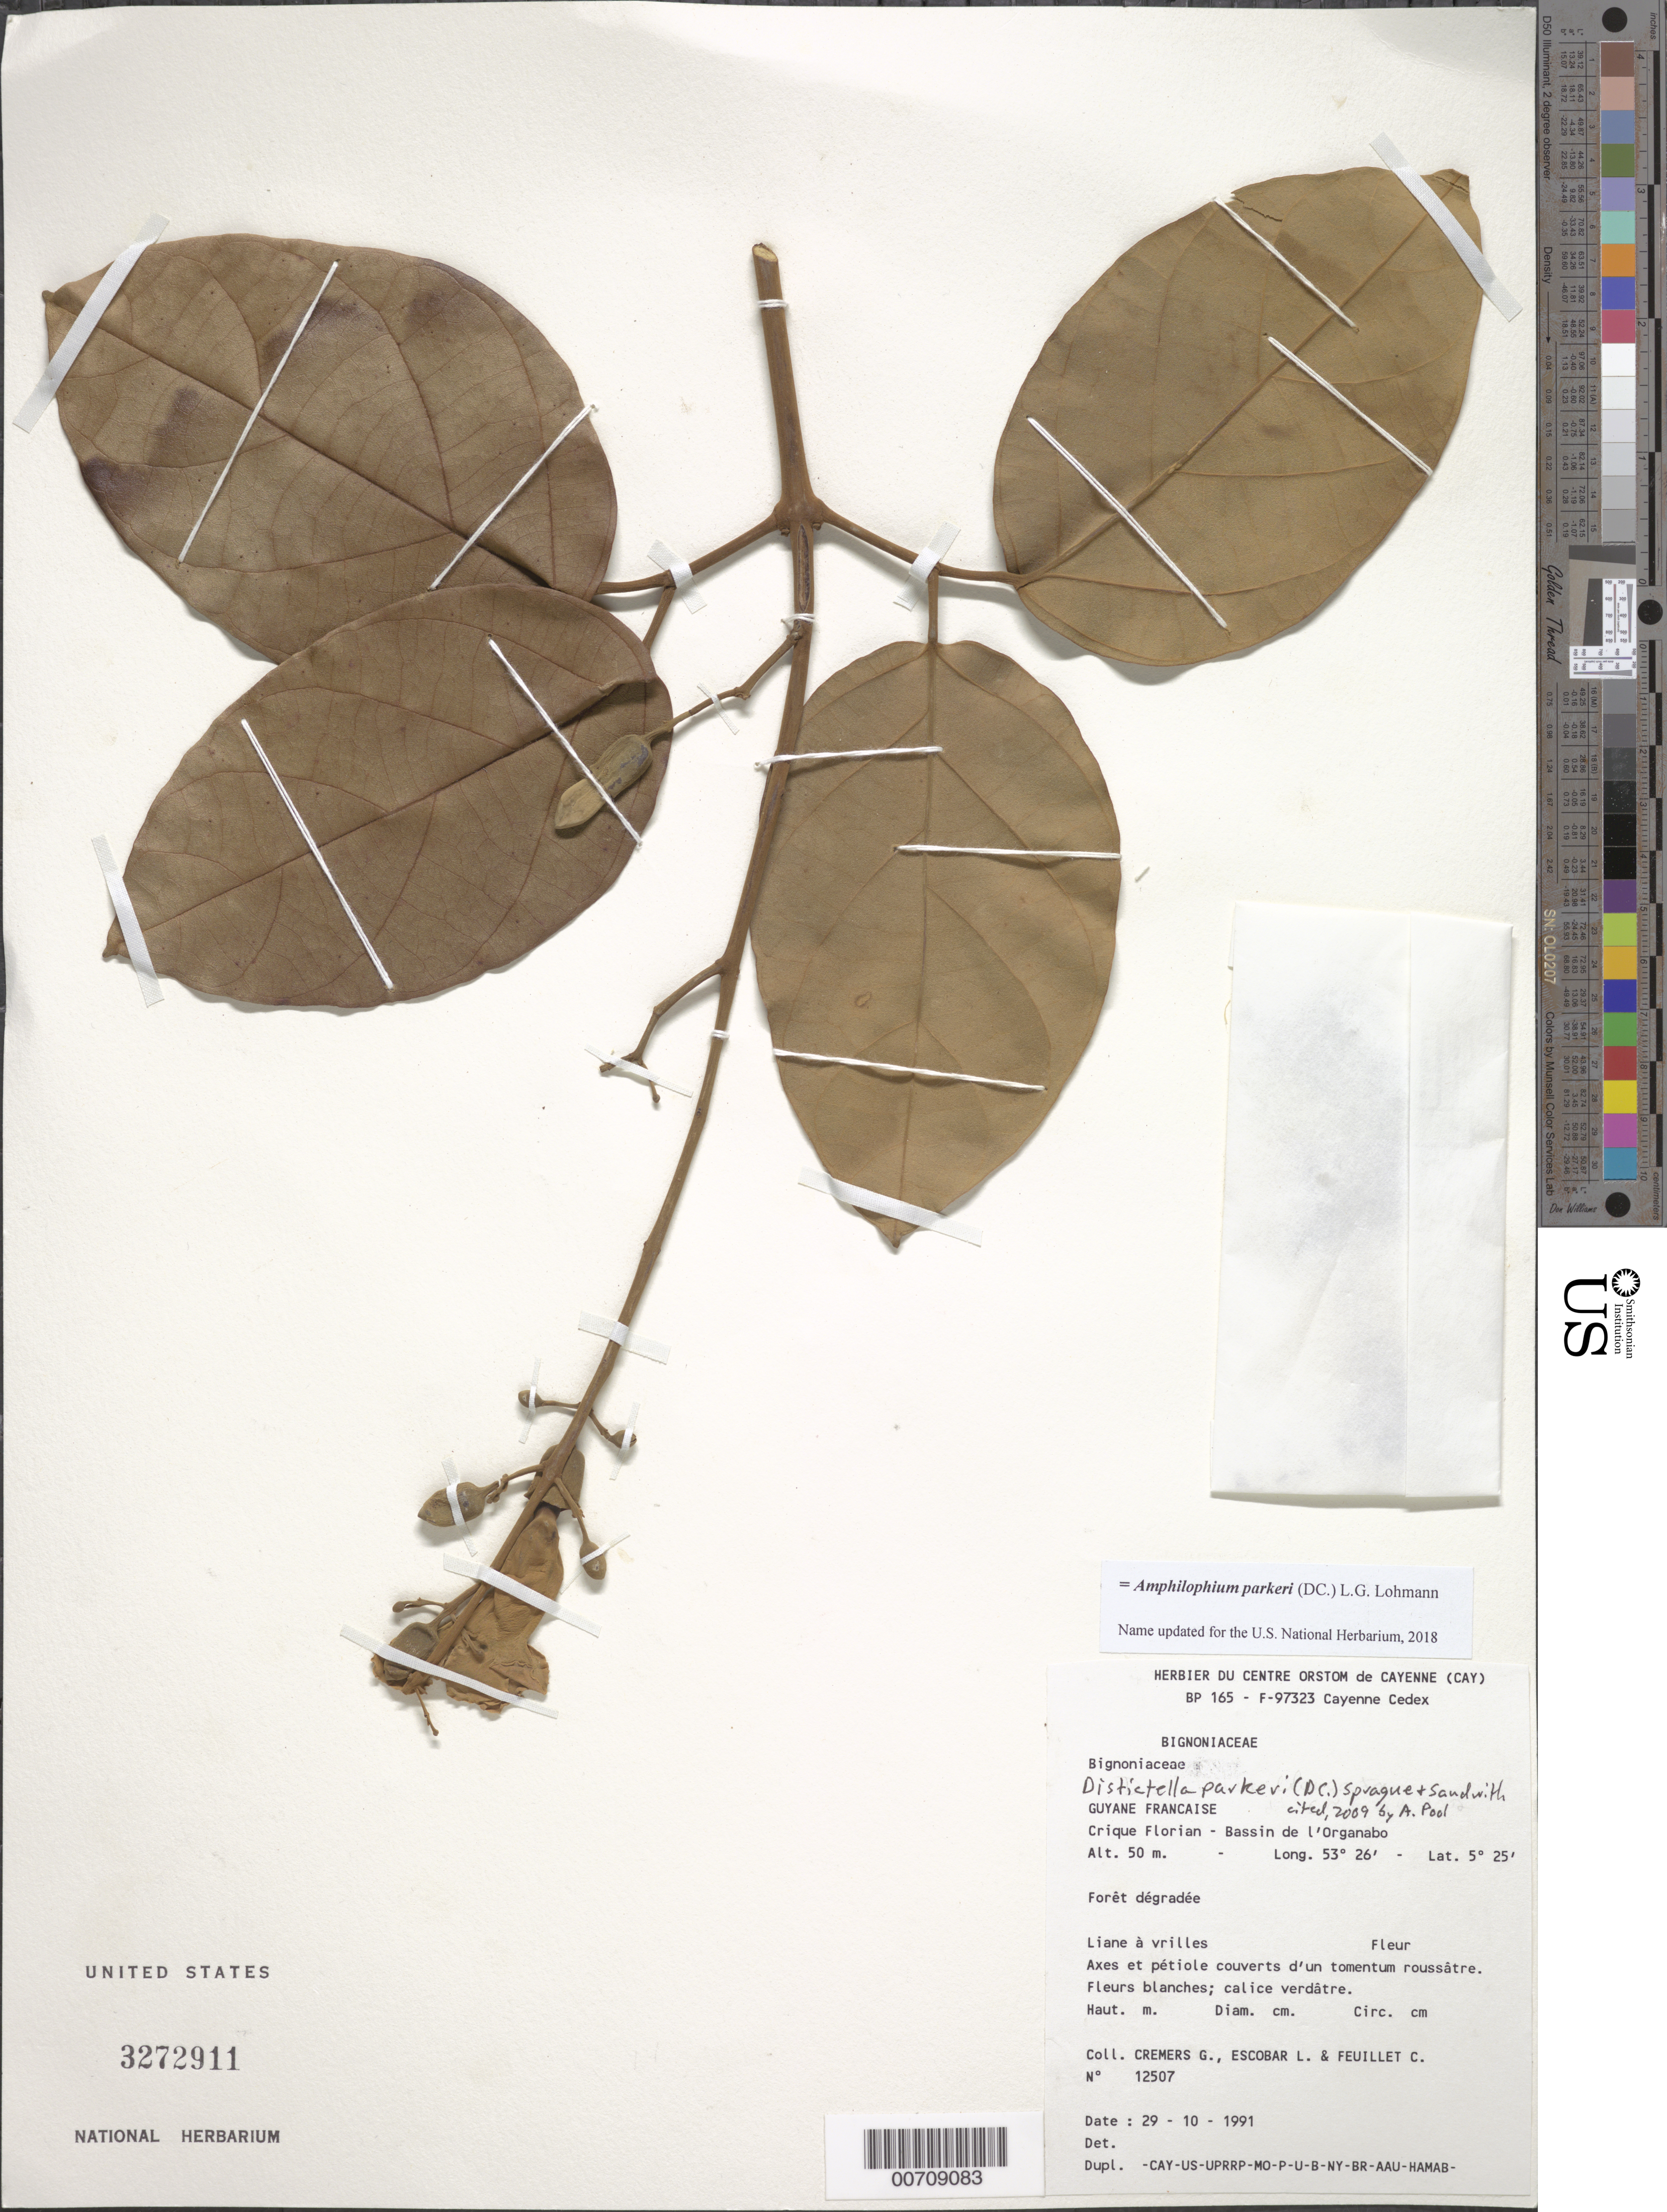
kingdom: Plantae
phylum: Tracheophyta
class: Magnoliopsida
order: Lamiales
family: Bignoniaceae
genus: Amphilophium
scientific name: Amphilophium parkeri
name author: (DC.) L.G. Lohmann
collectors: G. Cremers, L. Escobar & C. Feuillet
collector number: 12507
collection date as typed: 29-Oct-91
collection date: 1991-10-29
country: French Guiana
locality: Crique Florian, Bassin de l'Organabo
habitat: Disturbed forest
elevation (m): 50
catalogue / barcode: US 3272911